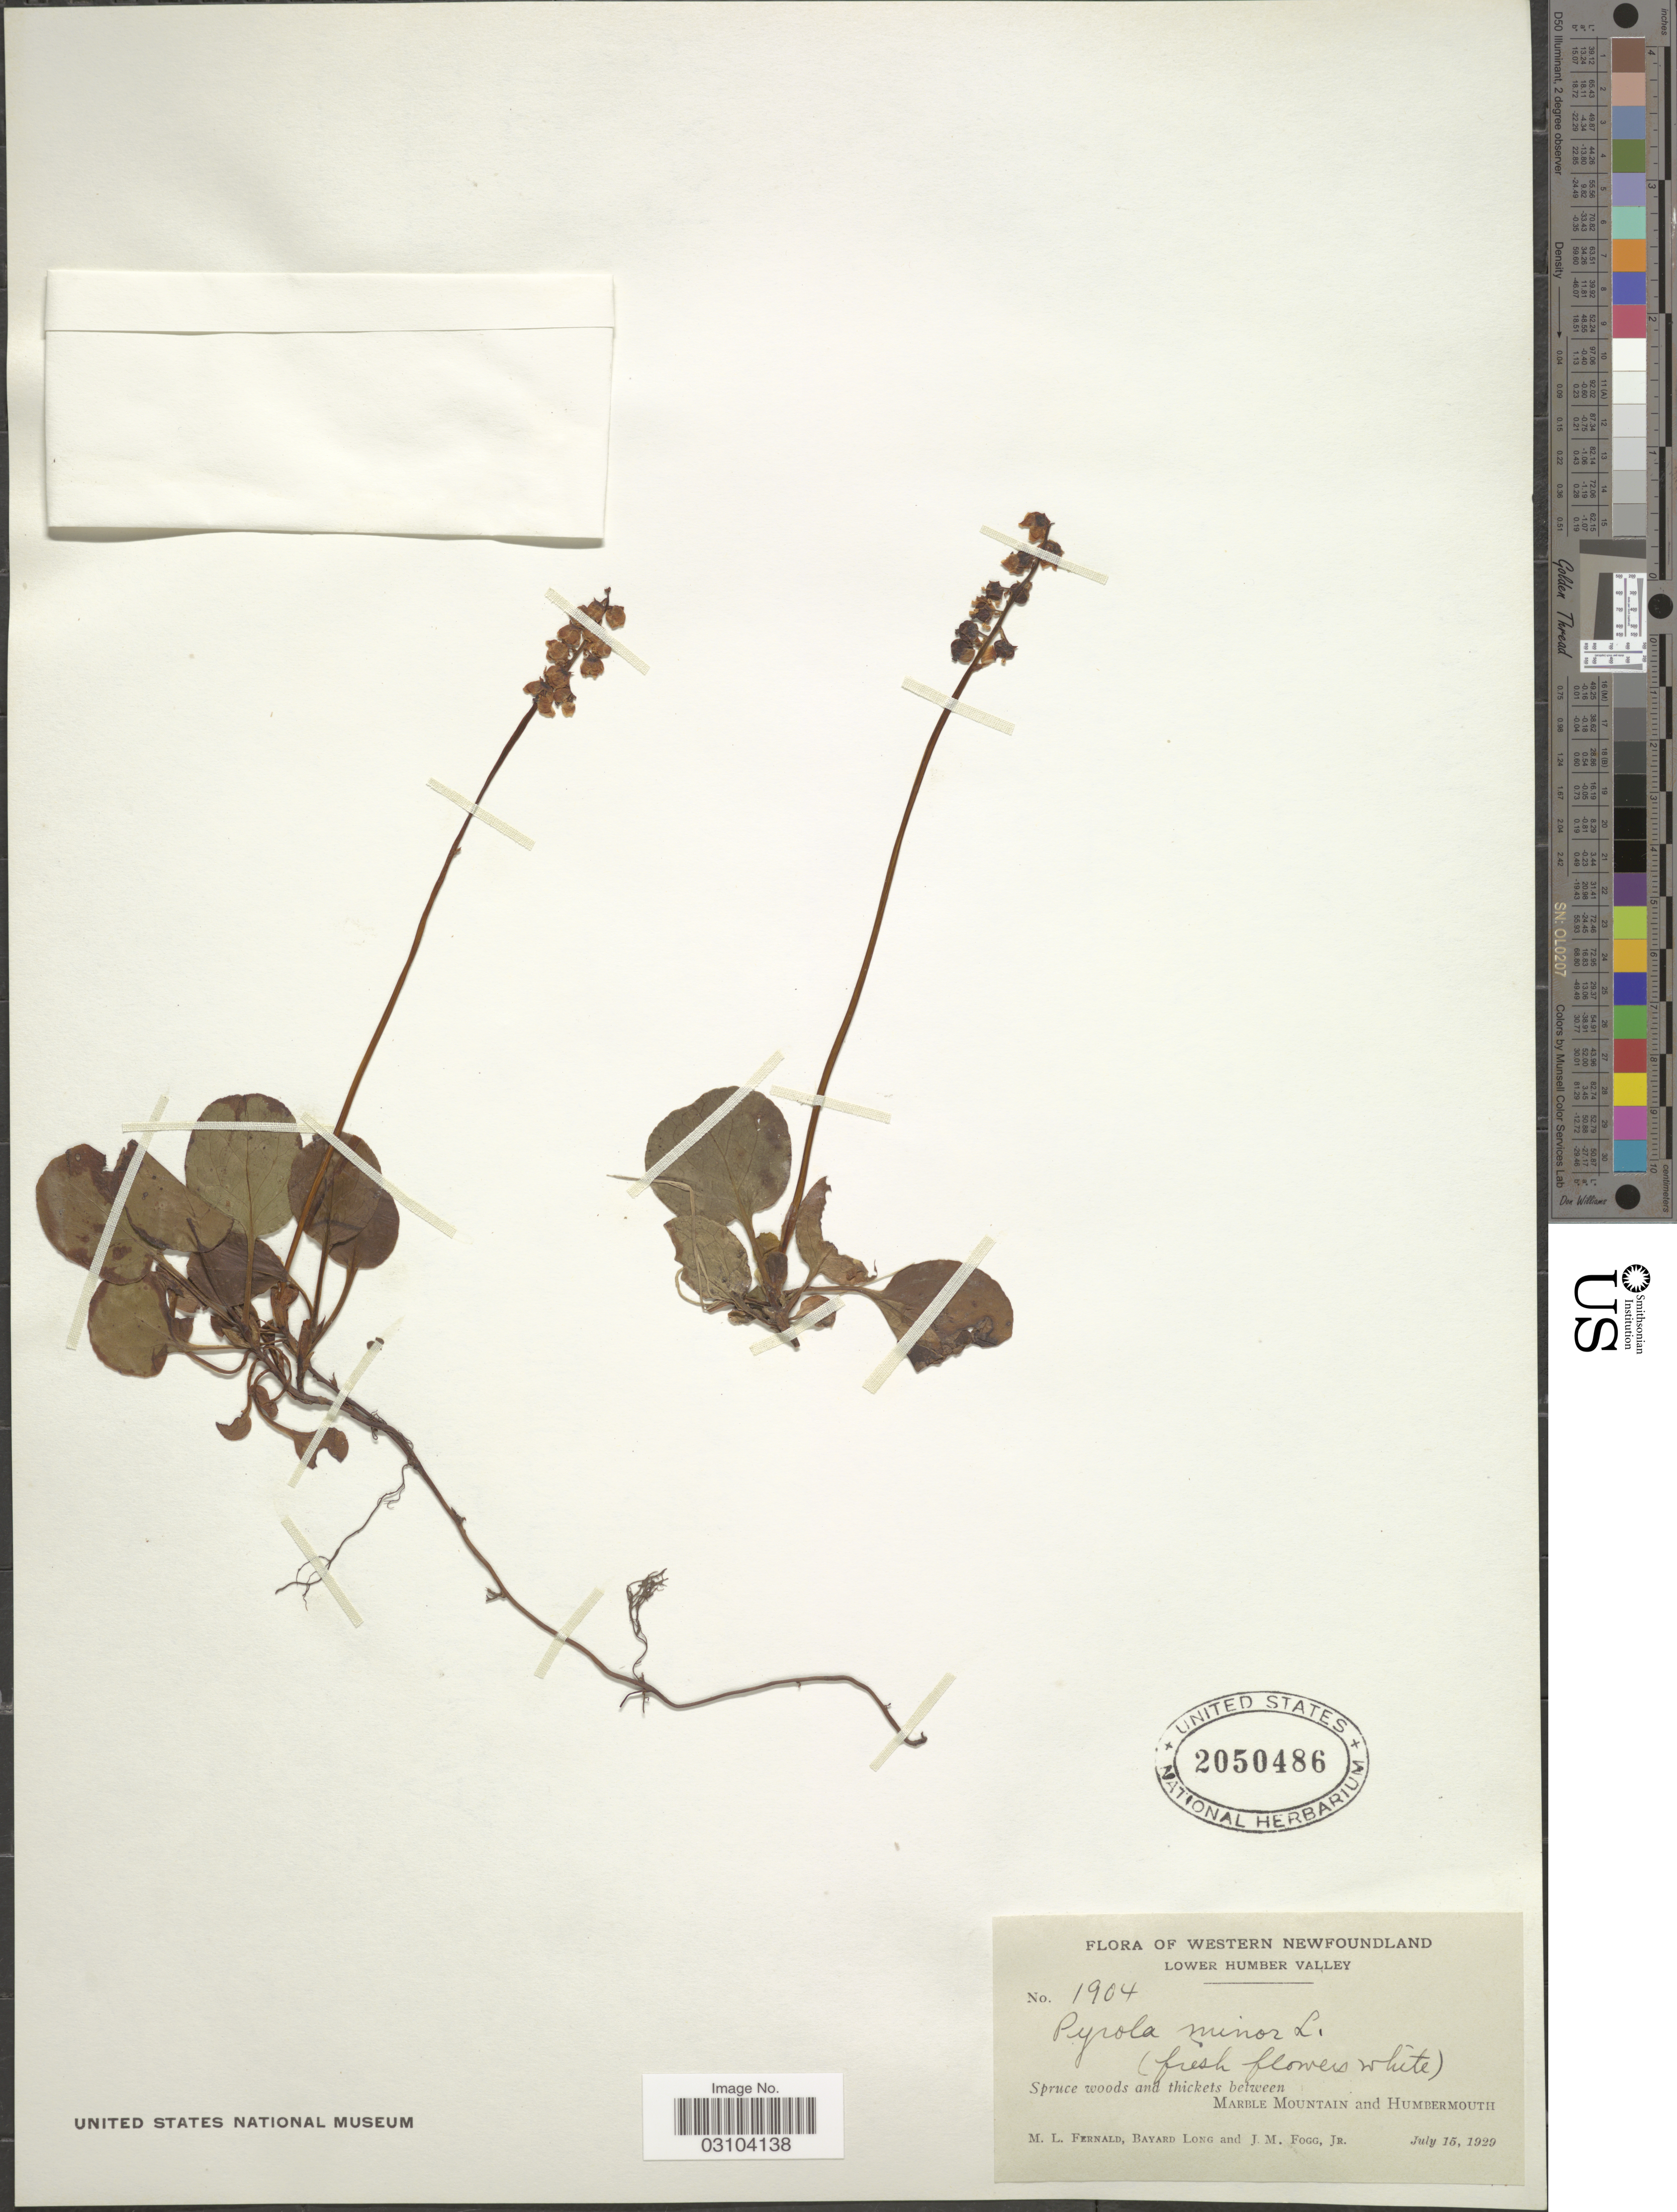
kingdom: Plantae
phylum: Tracheophyta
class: Magnoliopsida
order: Ericales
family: Ericaceae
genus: Pyrola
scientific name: Pyrola minor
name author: L.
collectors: M. L. Fernald, B. Long & J. Fogg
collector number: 1904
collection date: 1929-07-15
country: Canada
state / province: Newfoundland and Labrador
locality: Western Newfoundland. Lower Humber Valley. Marble Mountain and Humbermouth.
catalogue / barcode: US 2050486